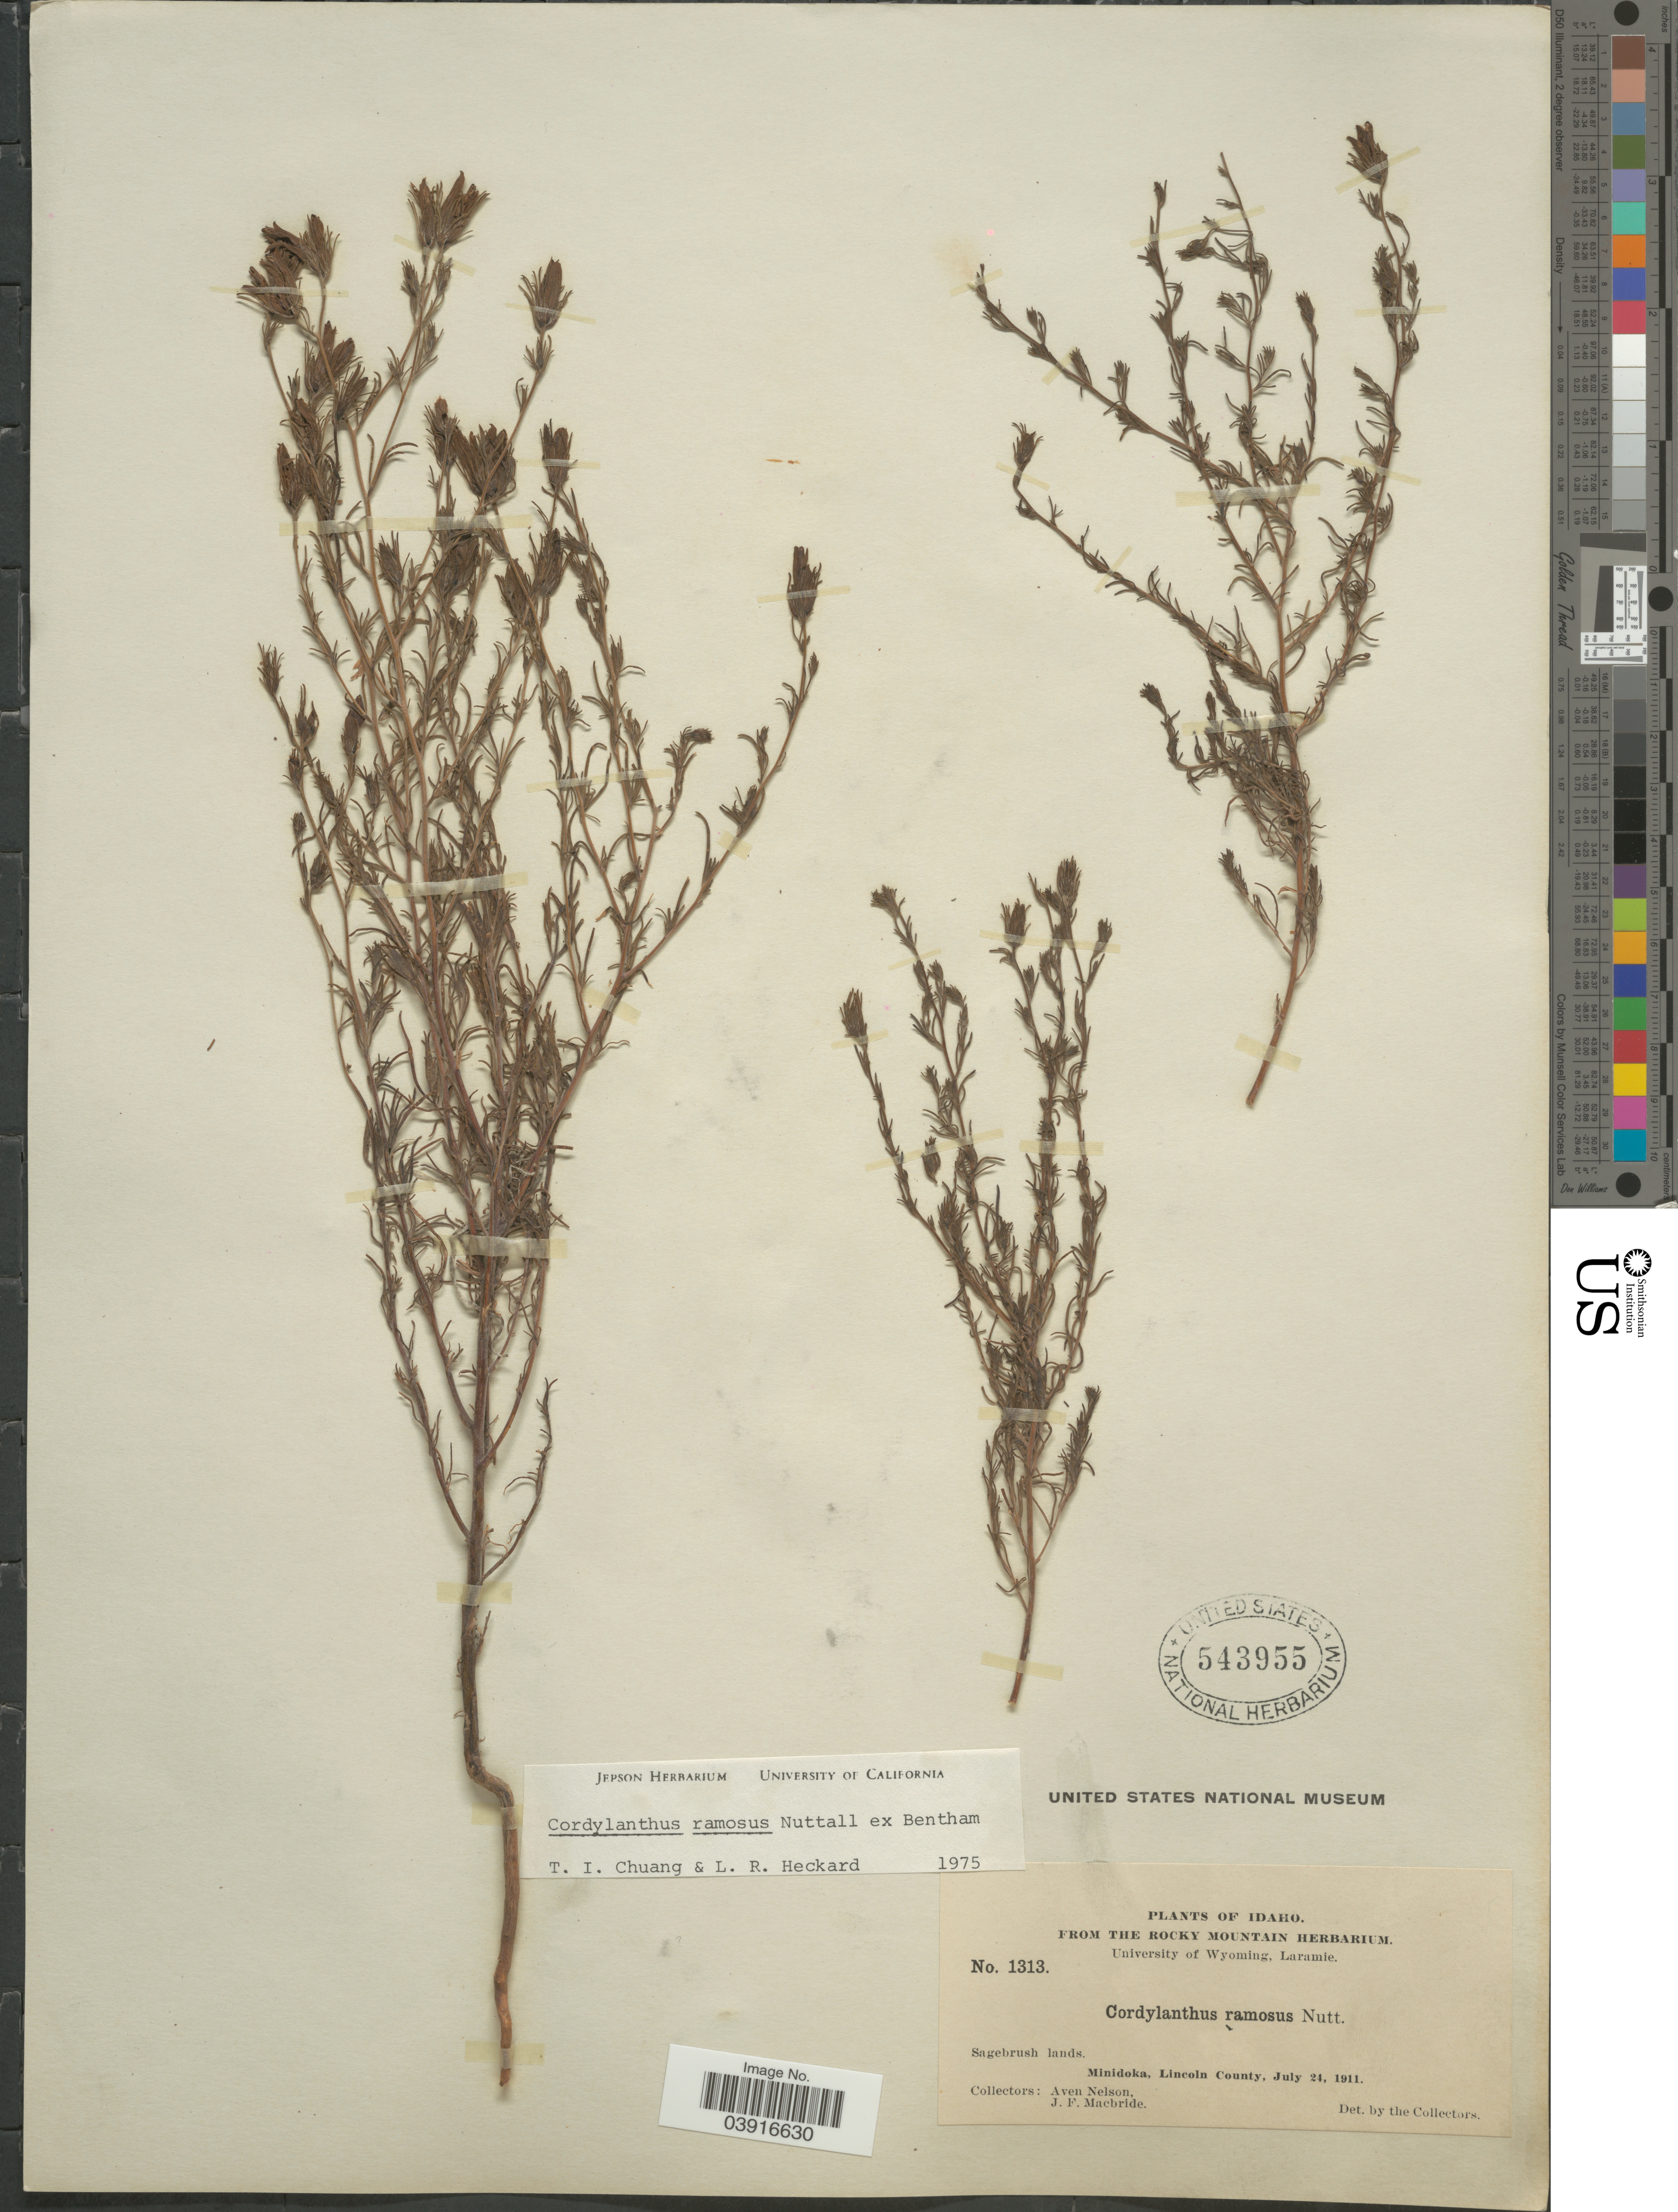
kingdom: Plantae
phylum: Tracheophyta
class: Magnoliopsida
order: Lamiales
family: Orobanchaceae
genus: Cordylanthus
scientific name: Cordylanthus ramosus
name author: Nutt. ex Benth.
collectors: A. Nelson & J. F. Macbride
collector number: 1313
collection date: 1911-07-24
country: United States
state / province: Idaho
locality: Minidoka, Lincoln County.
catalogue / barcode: US 543955